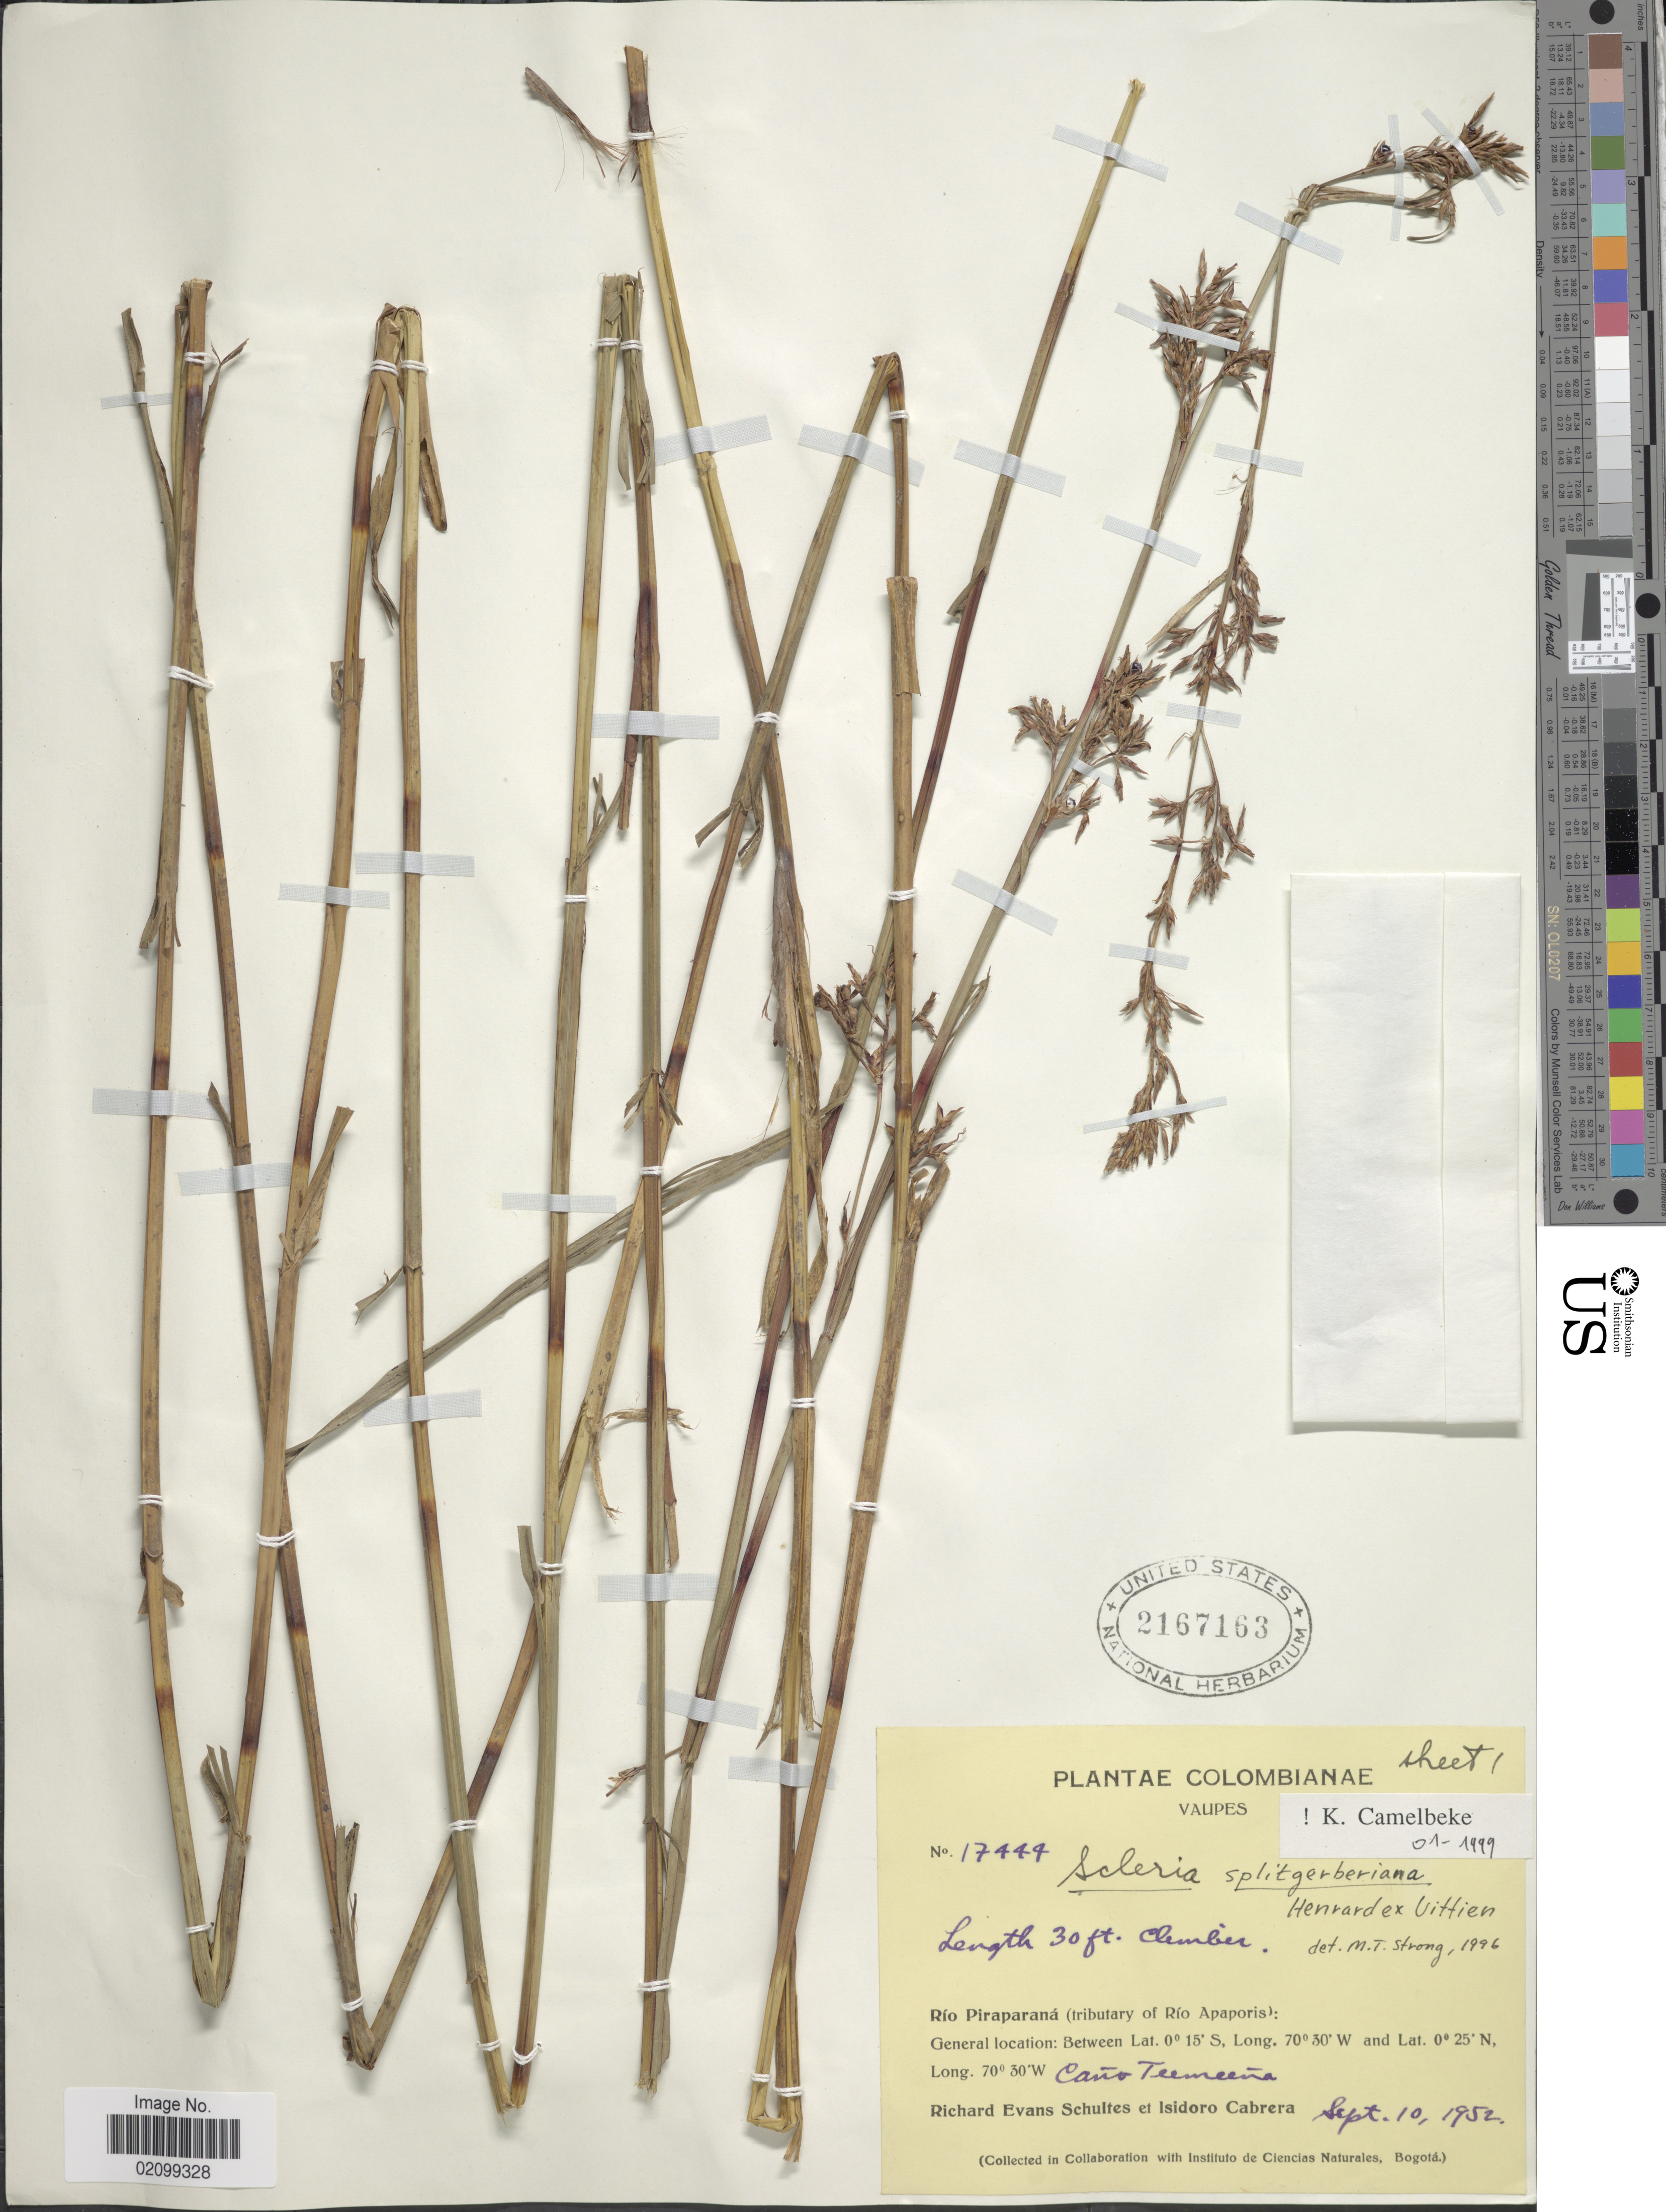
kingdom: Plantae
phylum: Tracheophyta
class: Liliopsida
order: Poales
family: Cyperaceae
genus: Scleria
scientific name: Scleria splitgerberiana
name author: Henr. ex Uittien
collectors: R. E. Schultes & I. Cabrera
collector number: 17444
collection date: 1952-09-10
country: Colombia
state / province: Vaupés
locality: Vaupes, Rio Piraparana (tributary of Rio Apaporis).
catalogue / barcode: US 2167163